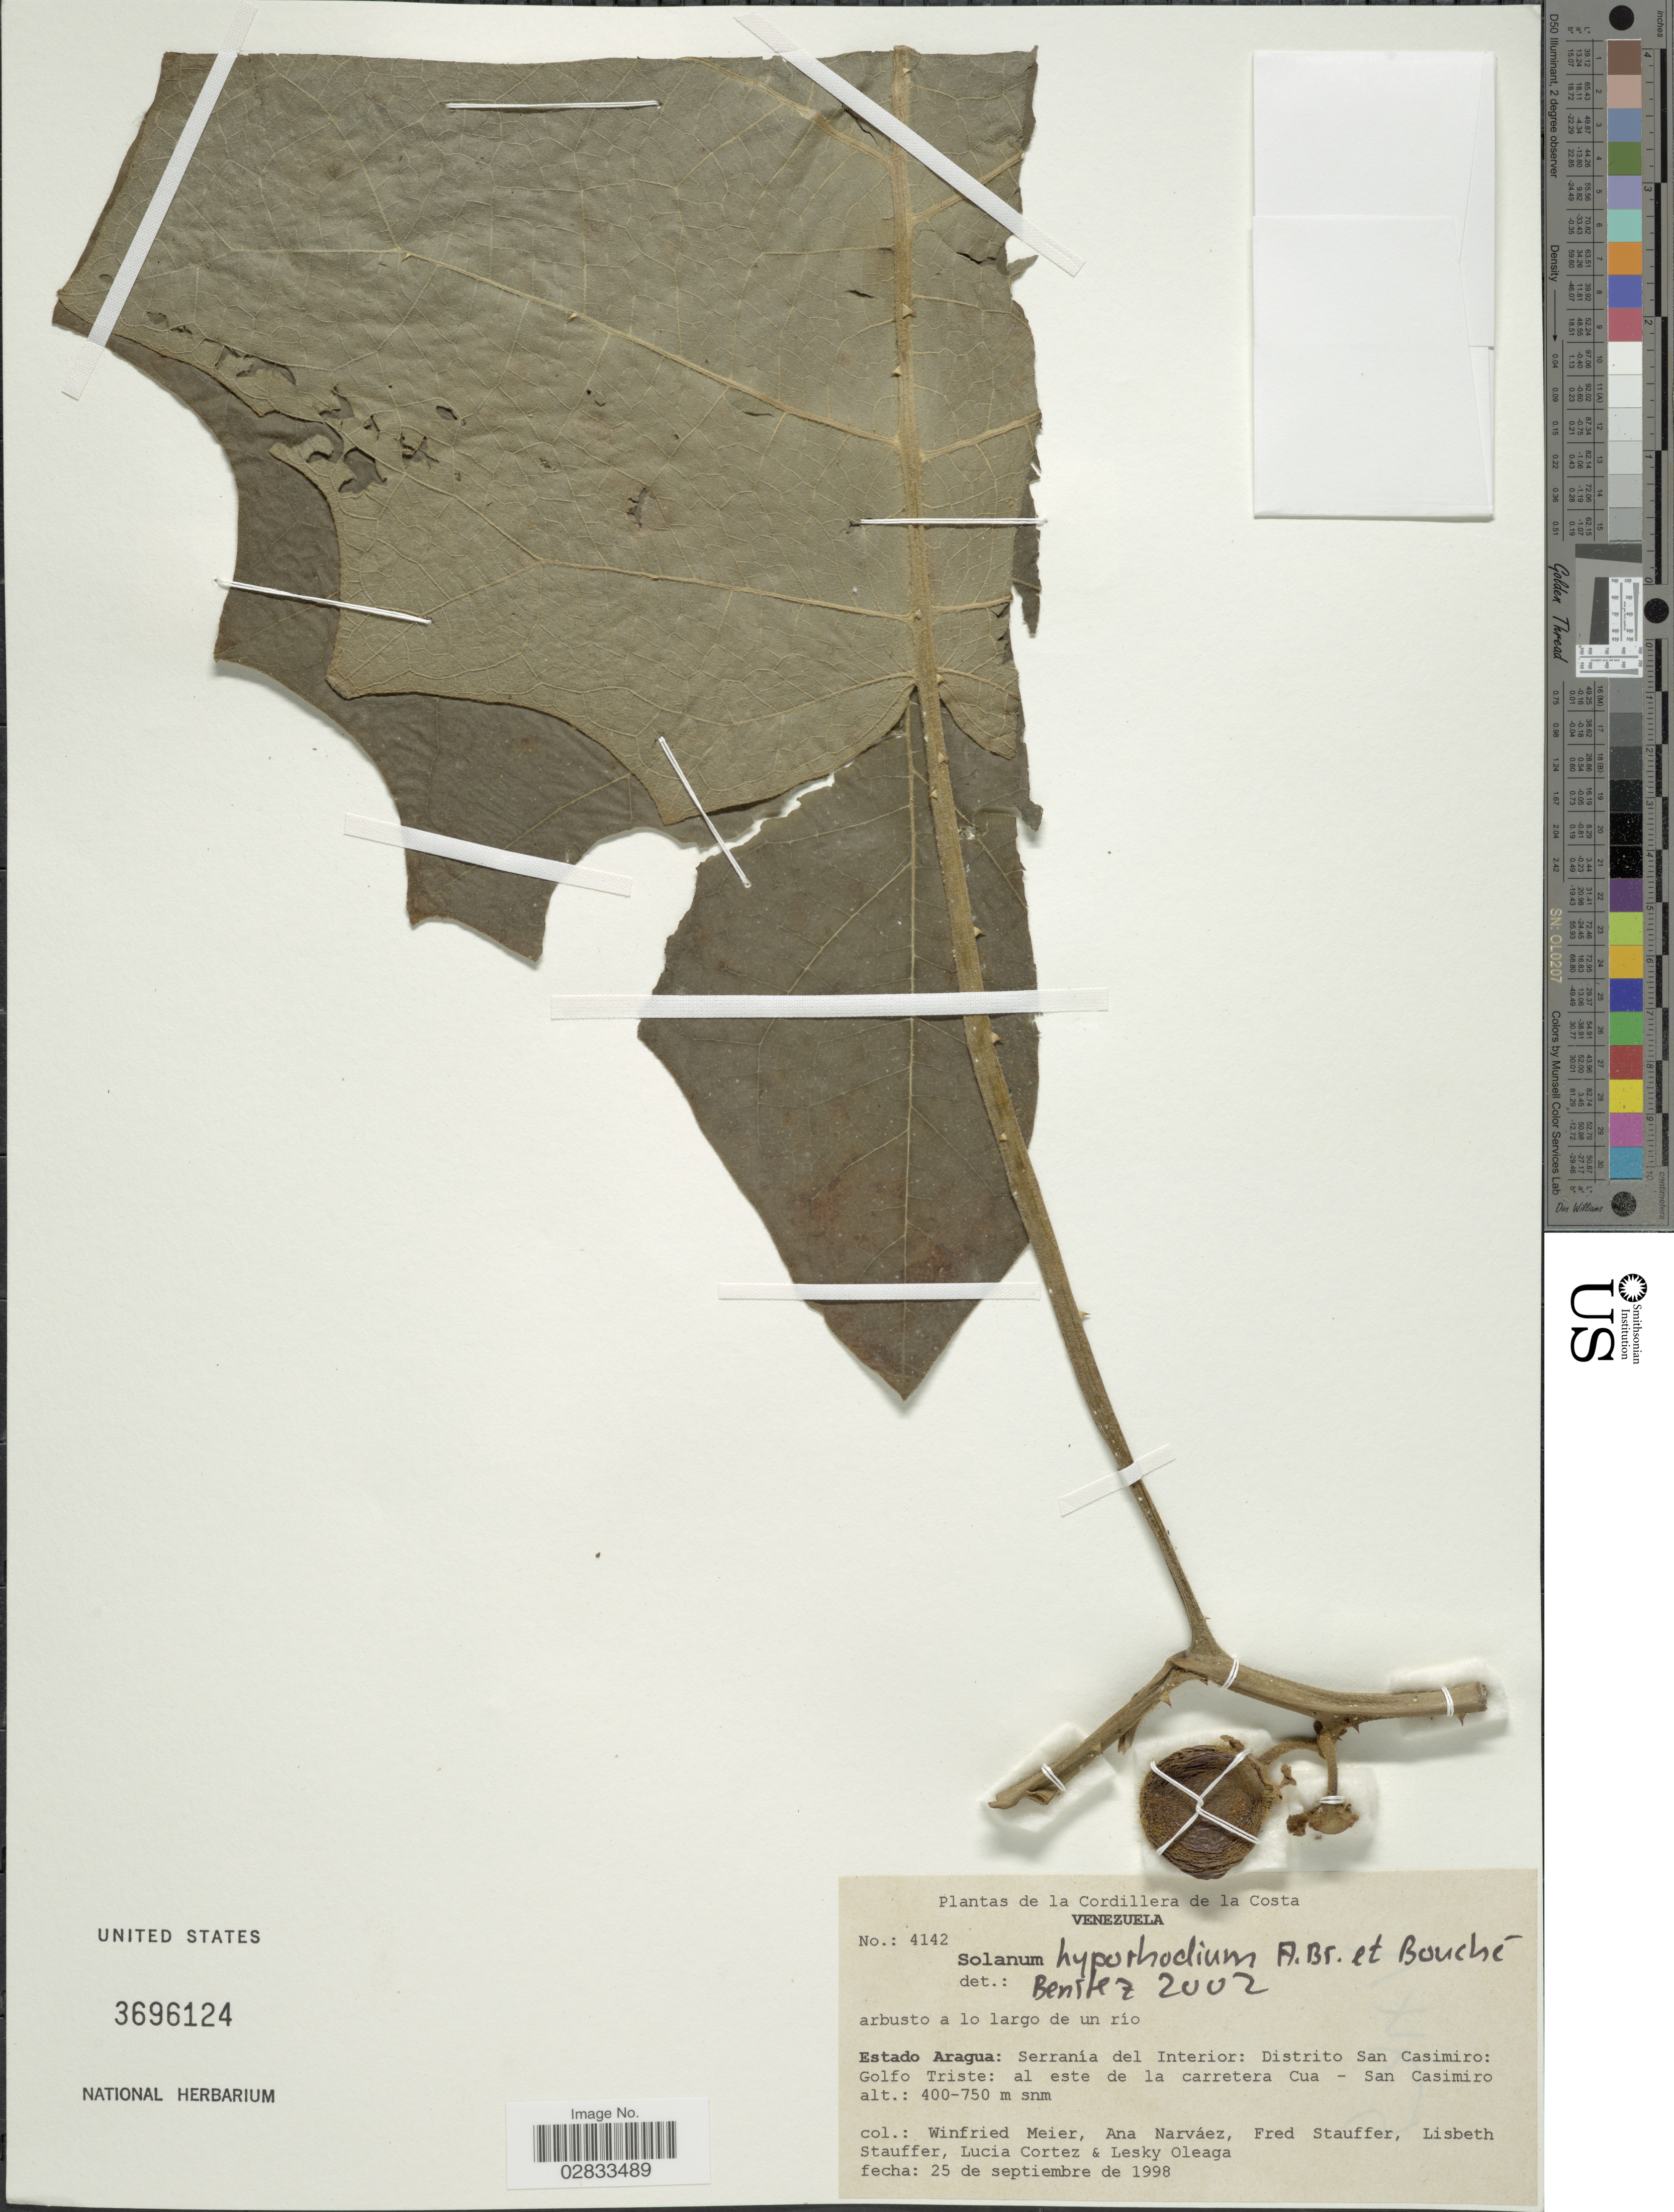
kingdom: Plantae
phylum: Tracheophyta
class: Magnoliopsida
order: Solanales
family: Solanaceae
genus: Solanum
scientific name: Solanum hyporhodium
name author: A. Braun & C.D. Bouché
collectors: W. Meier, A. Narváez, F. W. Stauffer, L. Stauffer & et al.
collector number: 4142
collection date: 1998-09-25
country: Venezuela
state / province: Aragua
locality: Serranía del Interrior: Distrito San Casimiro: Golfo Triste: al este de la carretera Cua - San Casimiro.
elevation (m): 400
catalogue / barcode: US 3696124